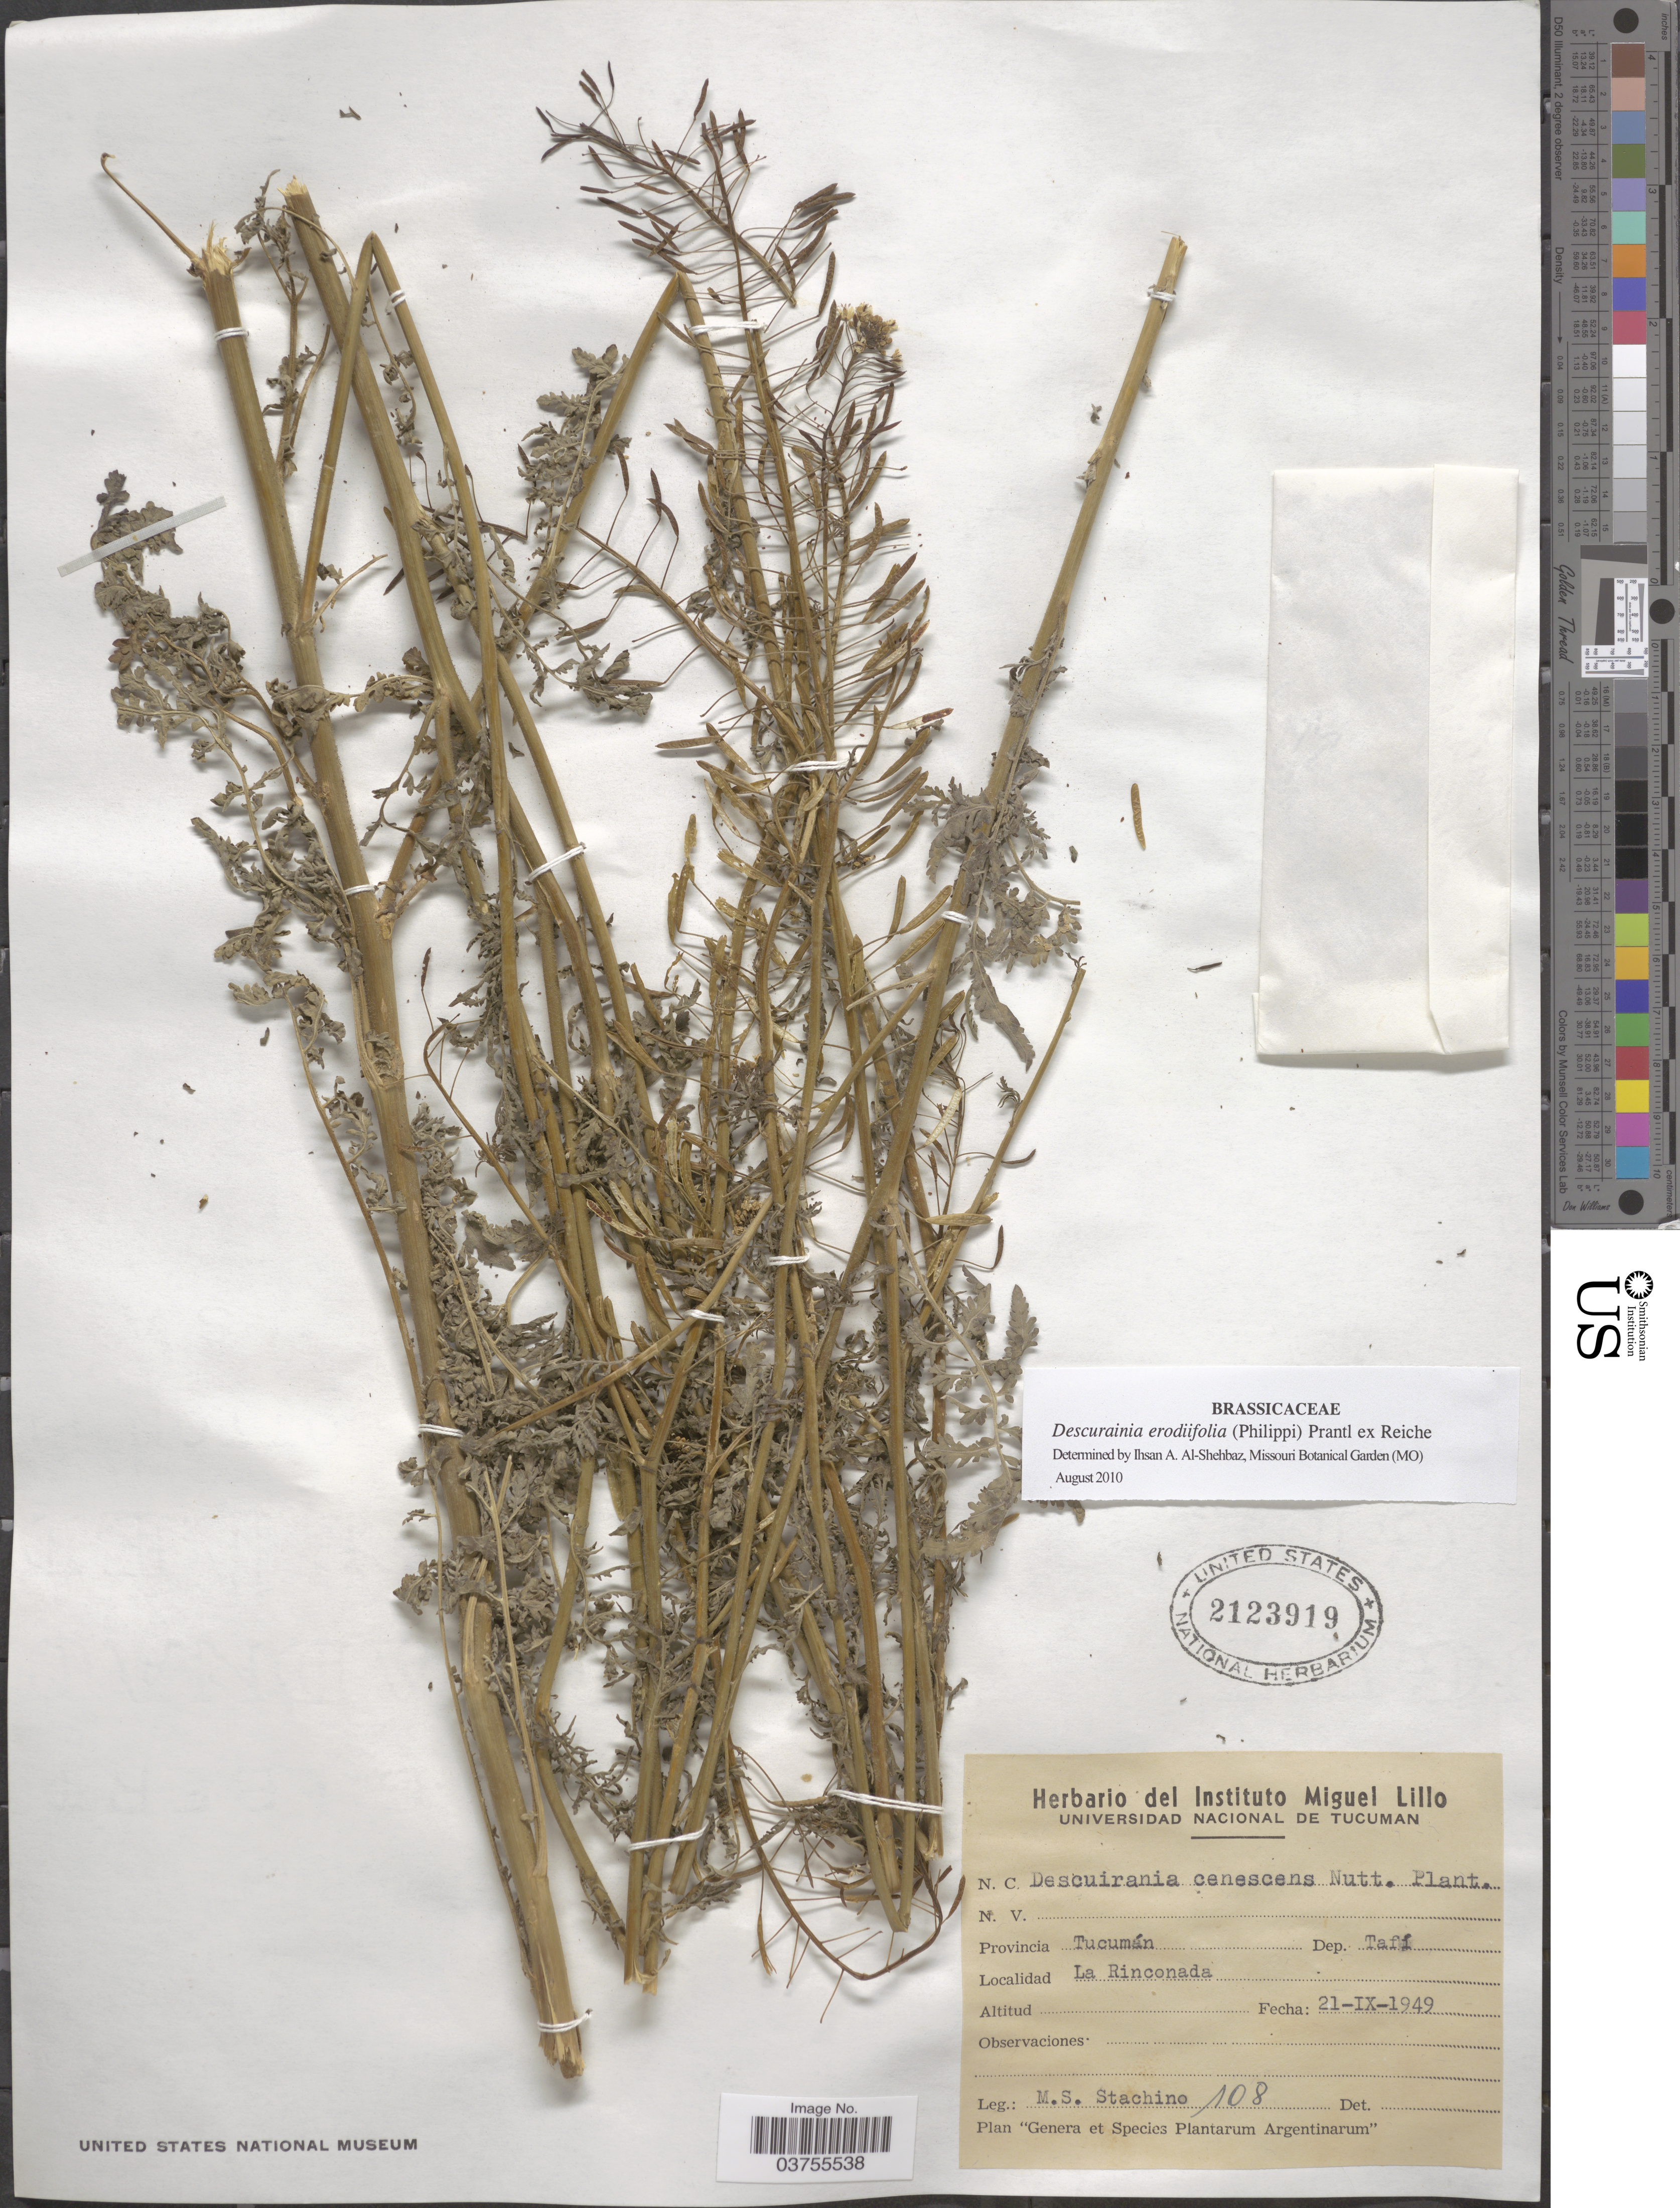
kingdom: Plantae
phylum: Tracheophyta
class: Magnoliopsida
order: Brassicales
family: Brassicaceae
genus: Descurainia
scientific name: Descurainia erodiifolia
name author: (Phil. & C.A. Mey.) Prantl ex Reiche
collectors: M. Stachino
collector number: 108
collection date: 1949-09-21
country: Argentina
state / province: Tucuman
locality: Dept.: Tafí. La Rinconada.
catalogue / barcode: US 2123919